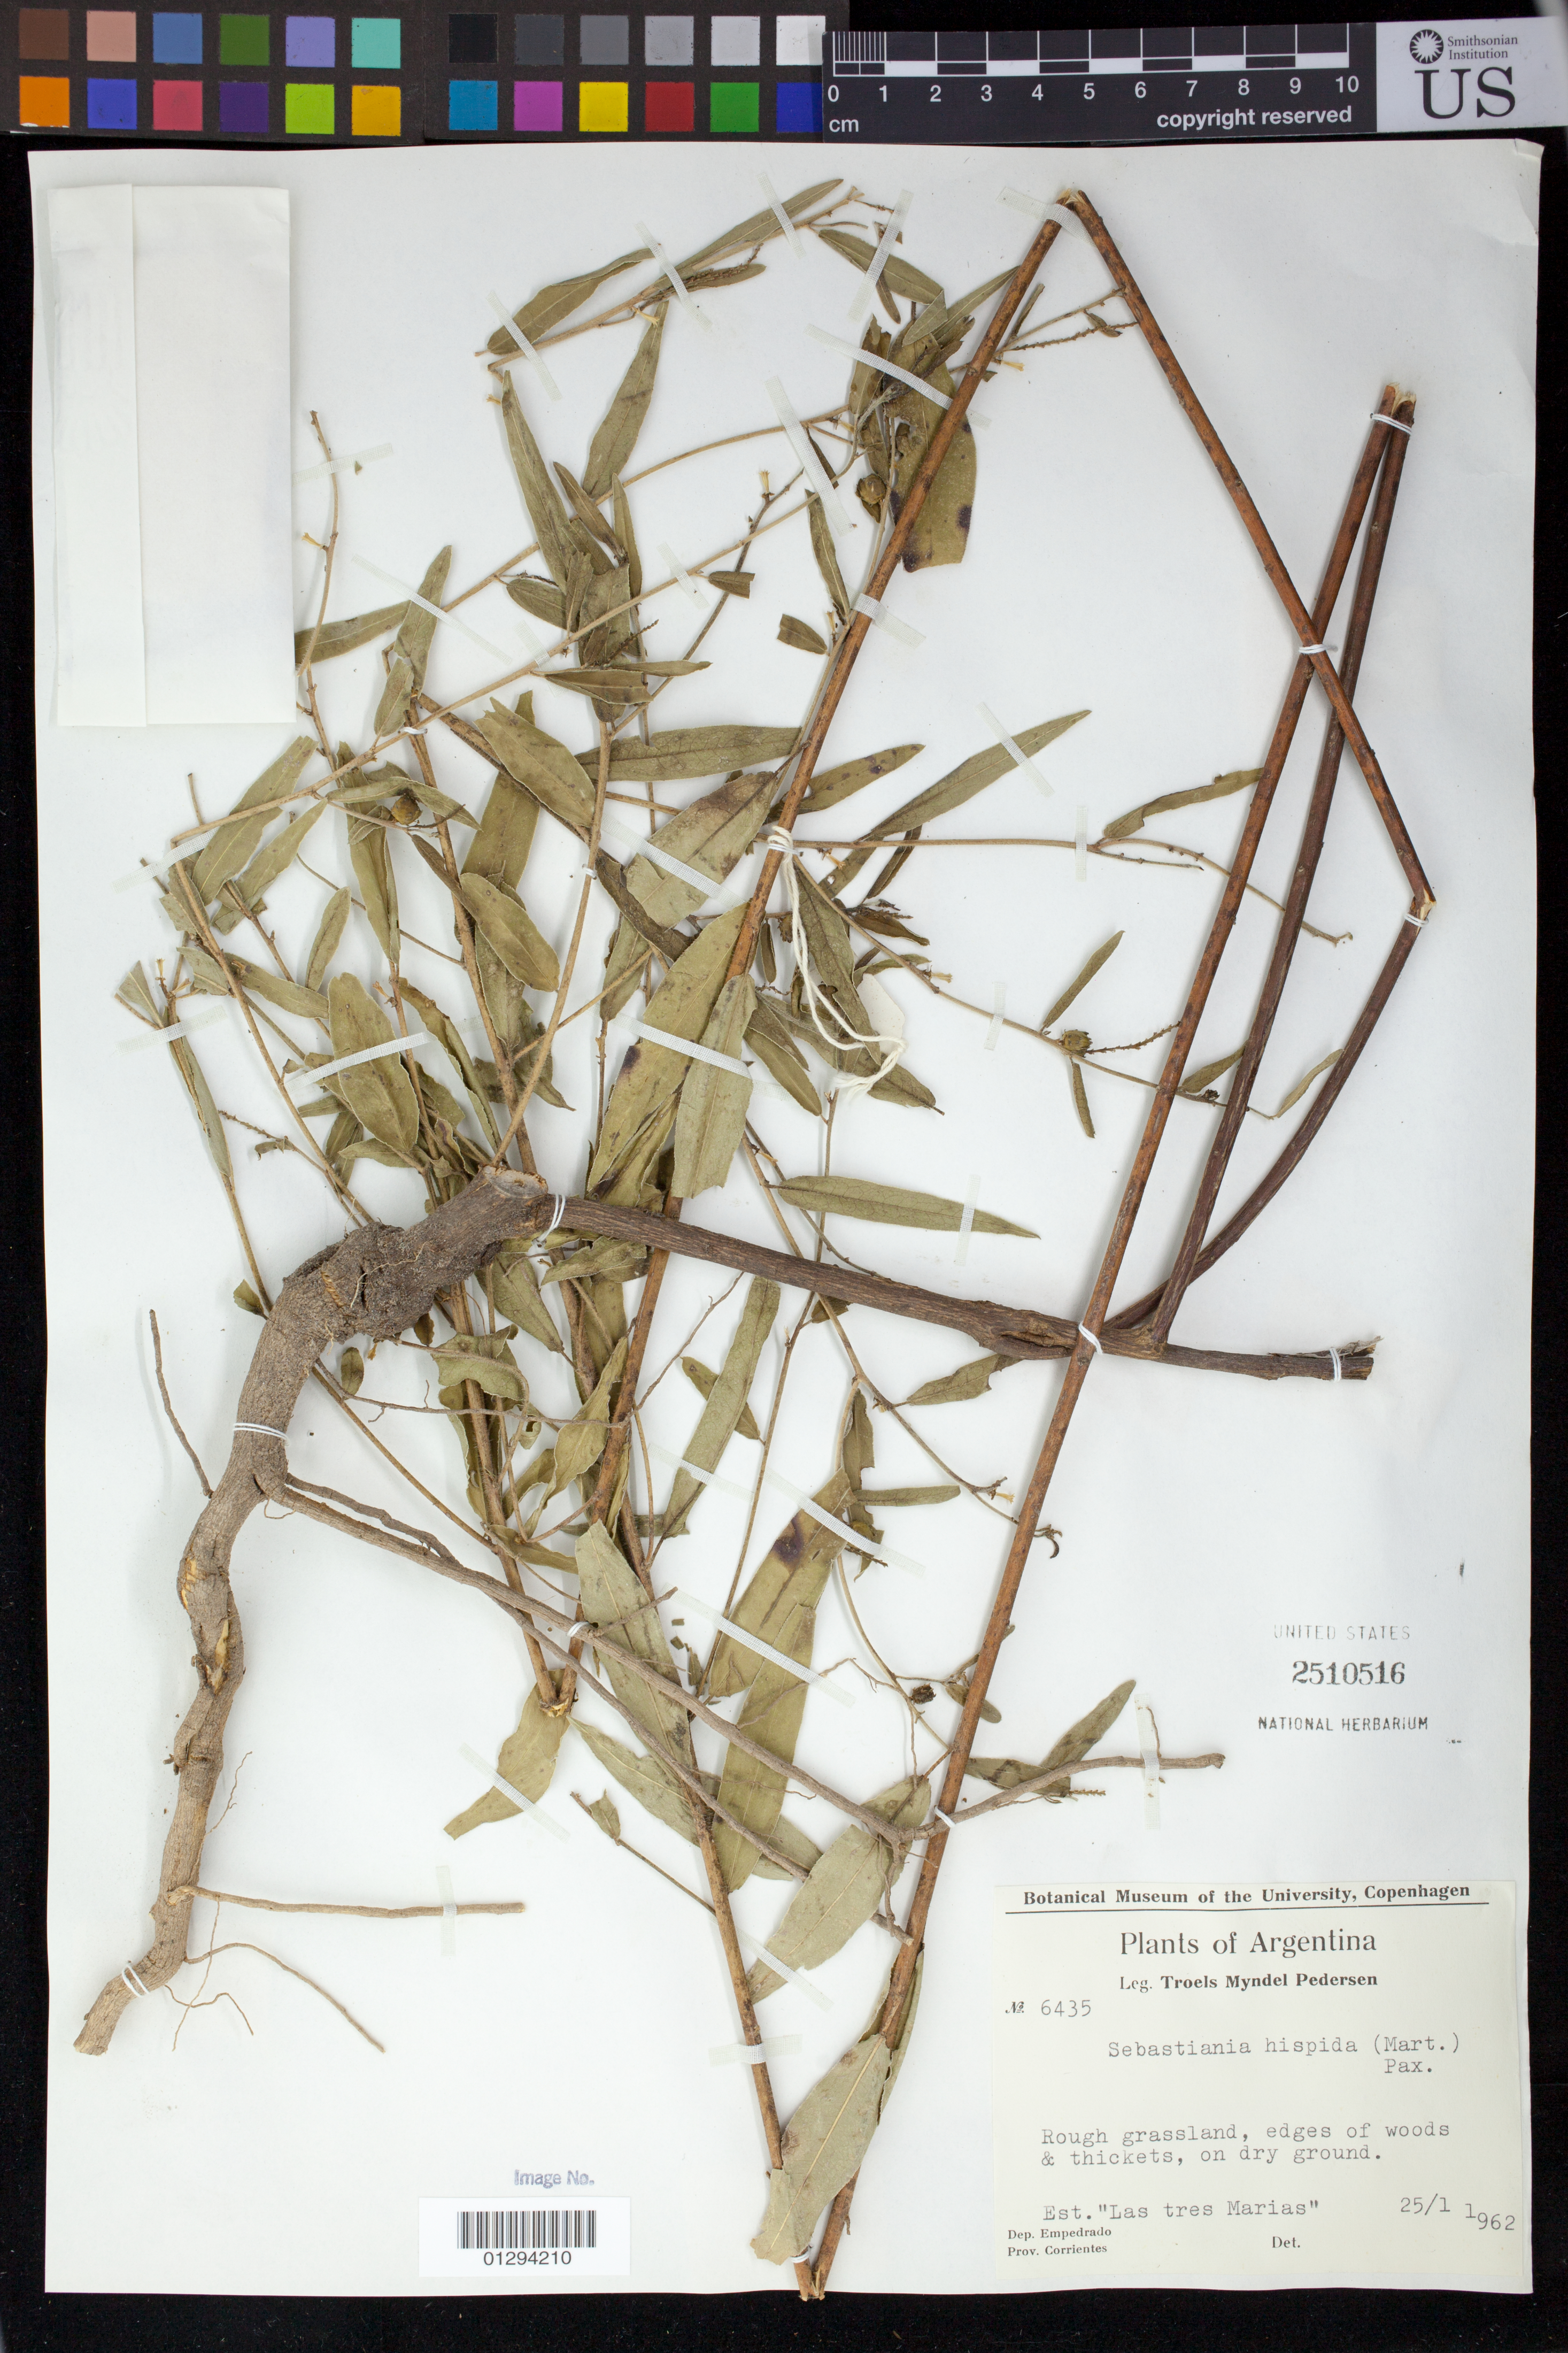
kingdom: Plantae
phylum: Tracheophyta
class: Magnoliopsida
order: Malpighiales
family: Euphorbiaceae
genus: Sebastiania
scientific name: Sebastiania hispida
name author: (Mart.) Pax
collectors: T. Pederson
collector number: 6435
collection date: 1962-01-25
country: Argentina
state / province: Corrientes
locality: Est. "Las tres Marias"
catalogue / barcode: US 2510516